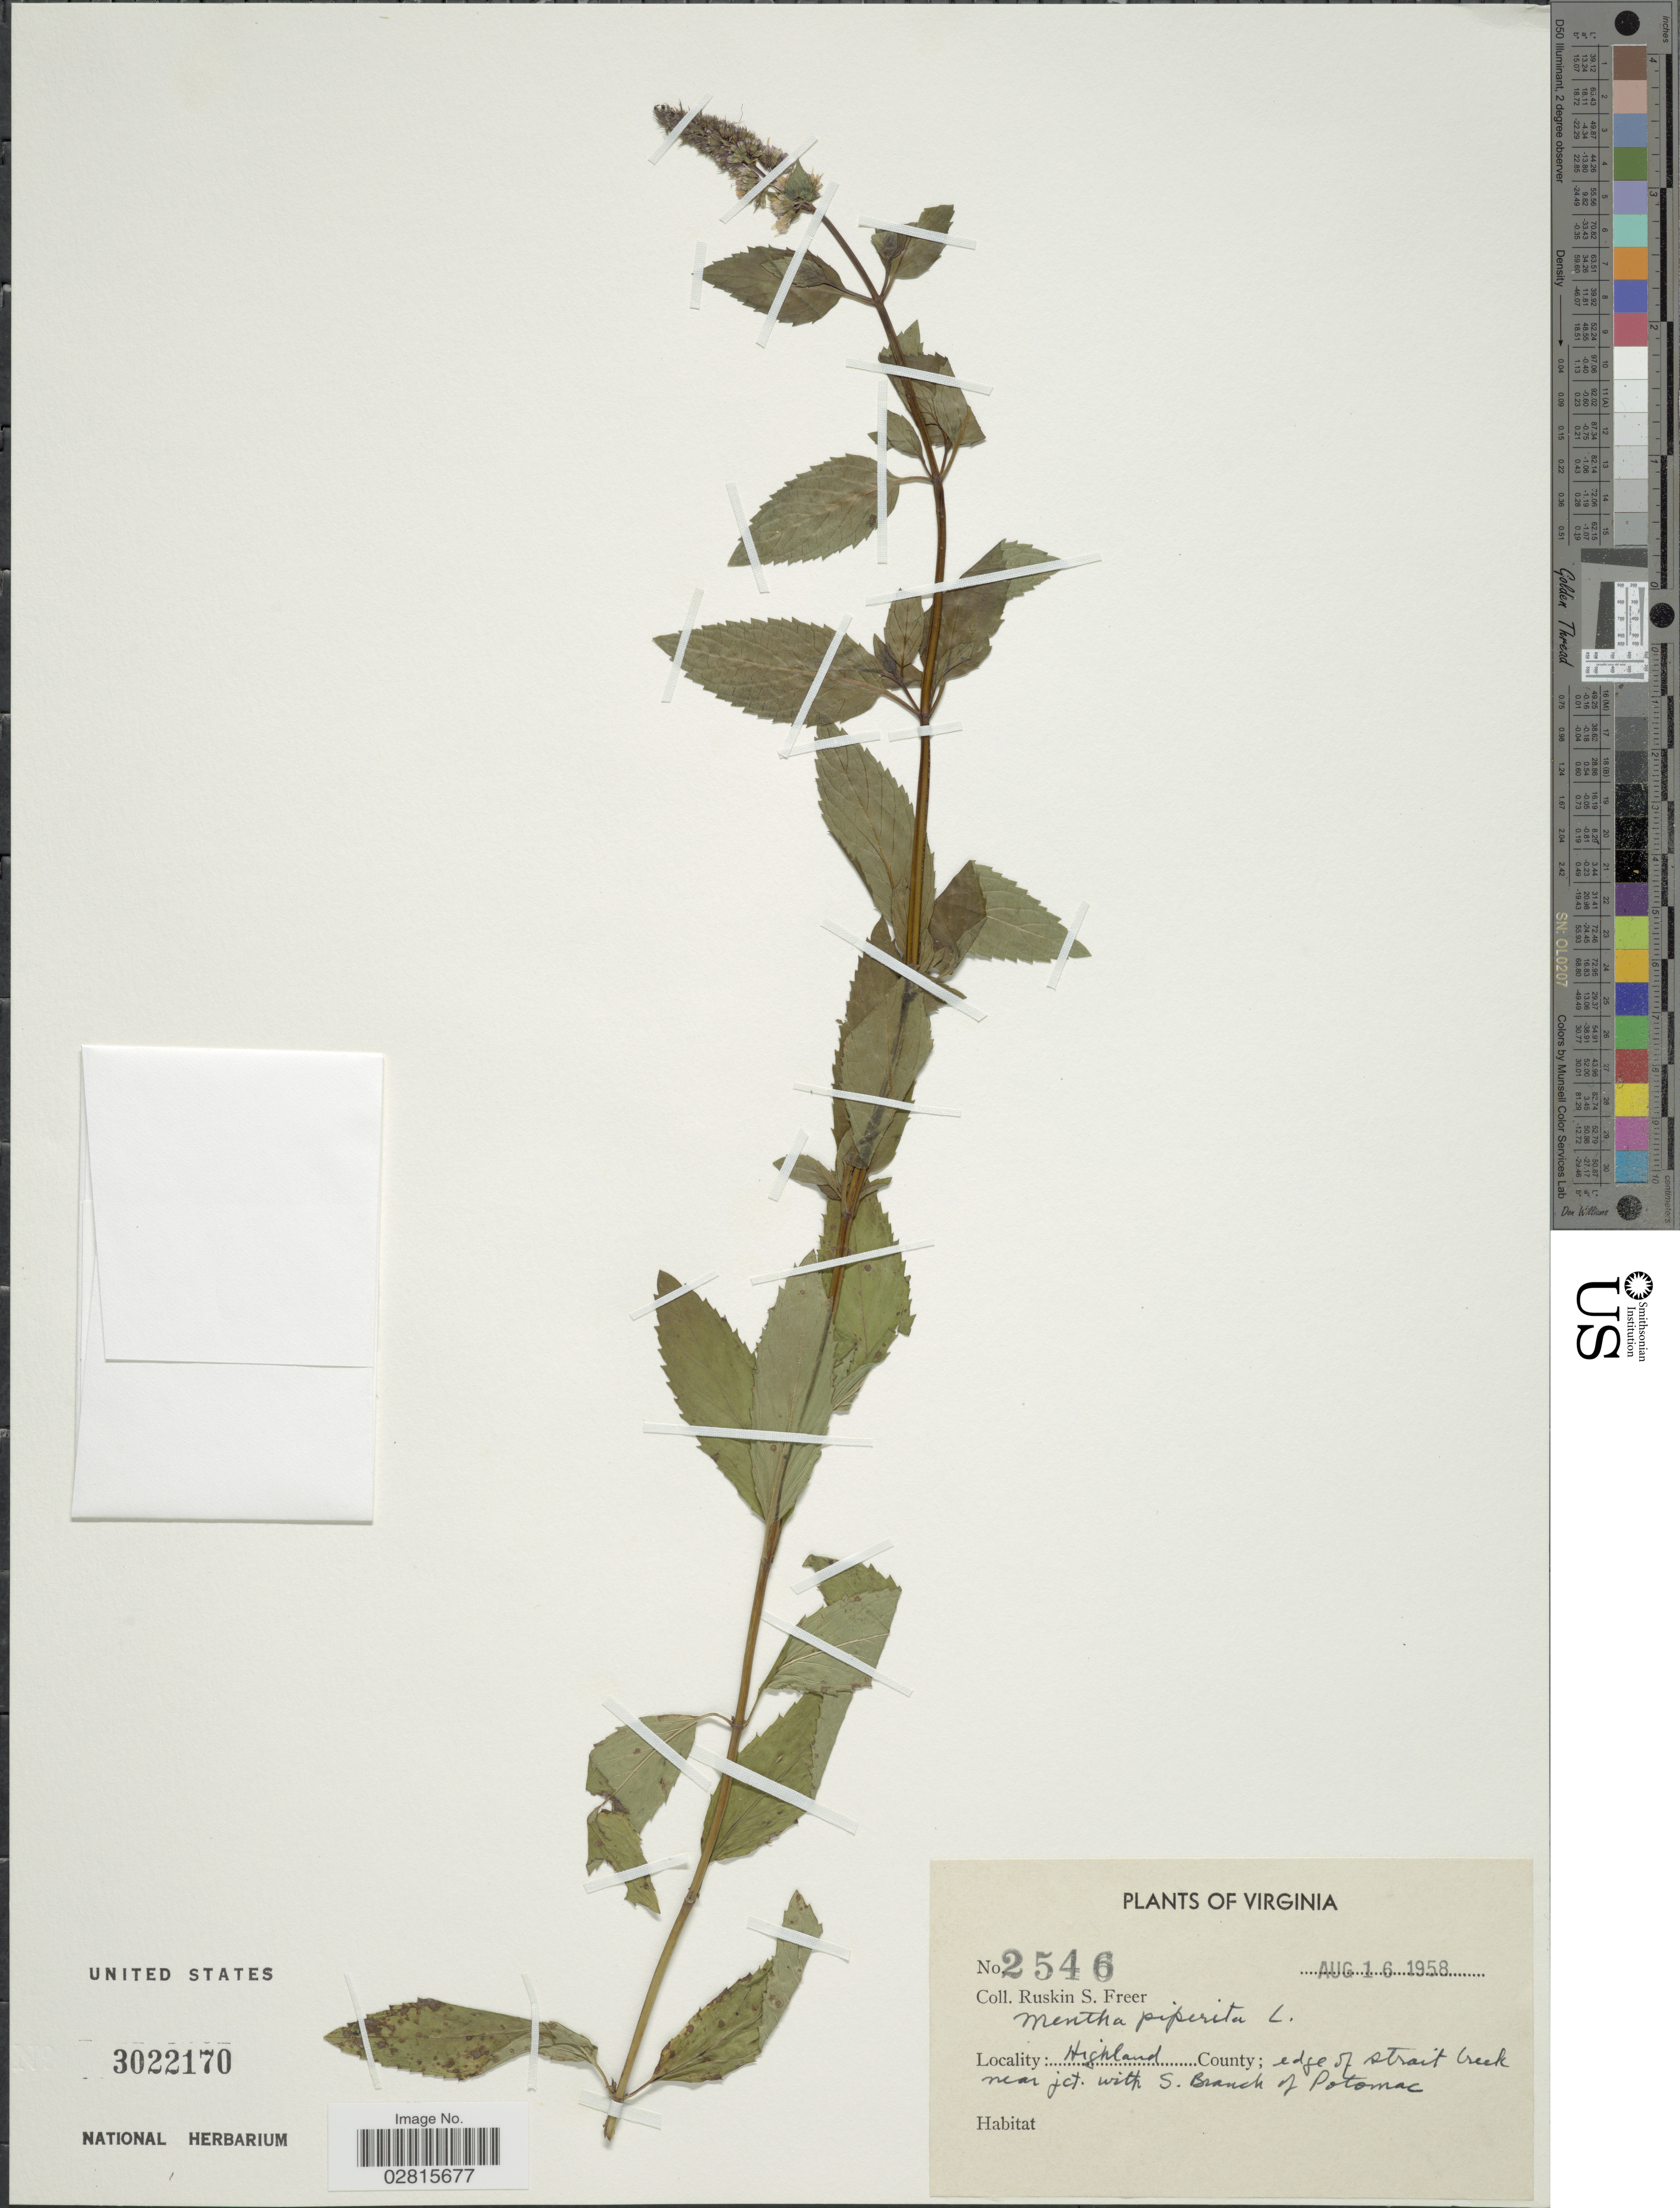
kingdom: Plantae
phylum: Tracheophyta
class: Magnoliopsida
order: Lamiales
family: Lamiaceae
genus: Mentha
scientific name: Mentha x piperita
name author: L.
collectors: R. Freer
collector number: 2546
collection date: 1958-08-16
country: United States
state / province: Virginia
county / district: Highland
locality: edge of strait Creek near jct. with S. Branch of Potomac.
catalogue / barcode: US 3022170